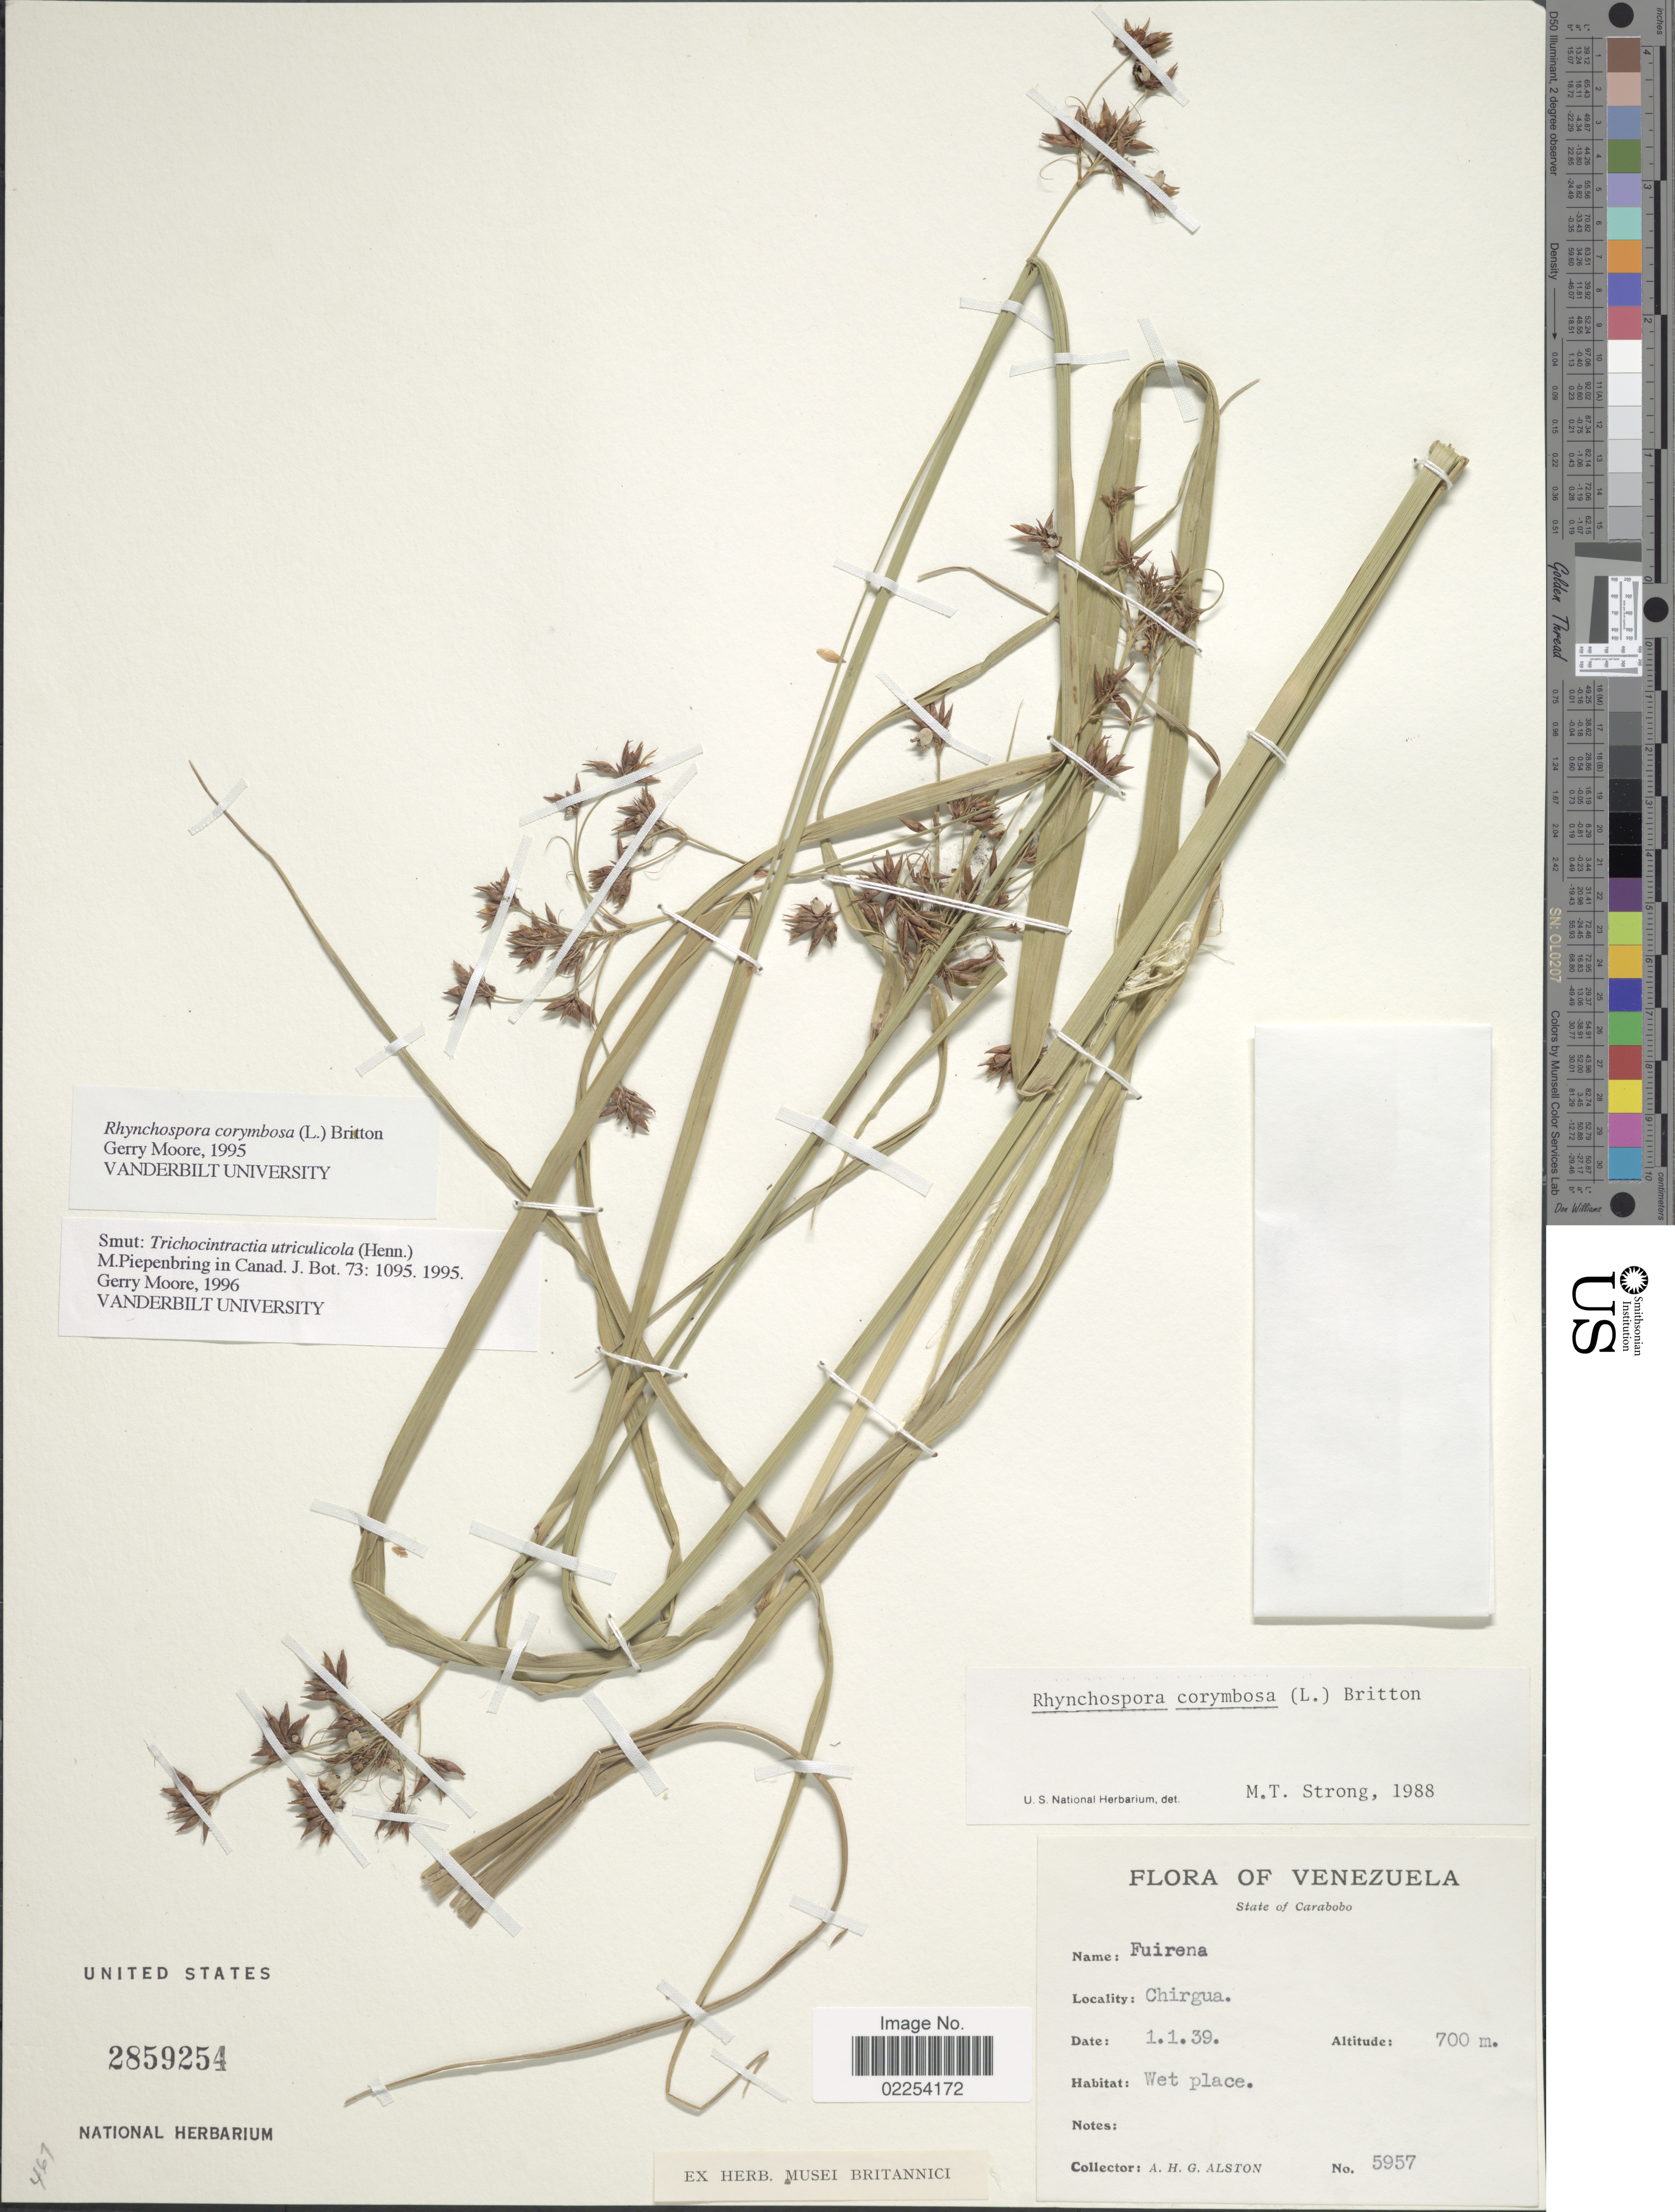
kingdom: Plantae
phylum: Tracheophyta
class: Liliopsida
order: Poales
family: Cyperaceae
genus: Rhynchospora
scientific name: Rhynchospora corymbosa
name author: (L.) Britton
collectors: A. H. Alston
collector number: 5957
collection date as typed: Transcribed d/m/y: 1/1/39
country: Venezuela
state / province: Carabobo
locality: State of Carabobo, Chirgua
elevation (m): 700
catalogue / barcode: US 2859254